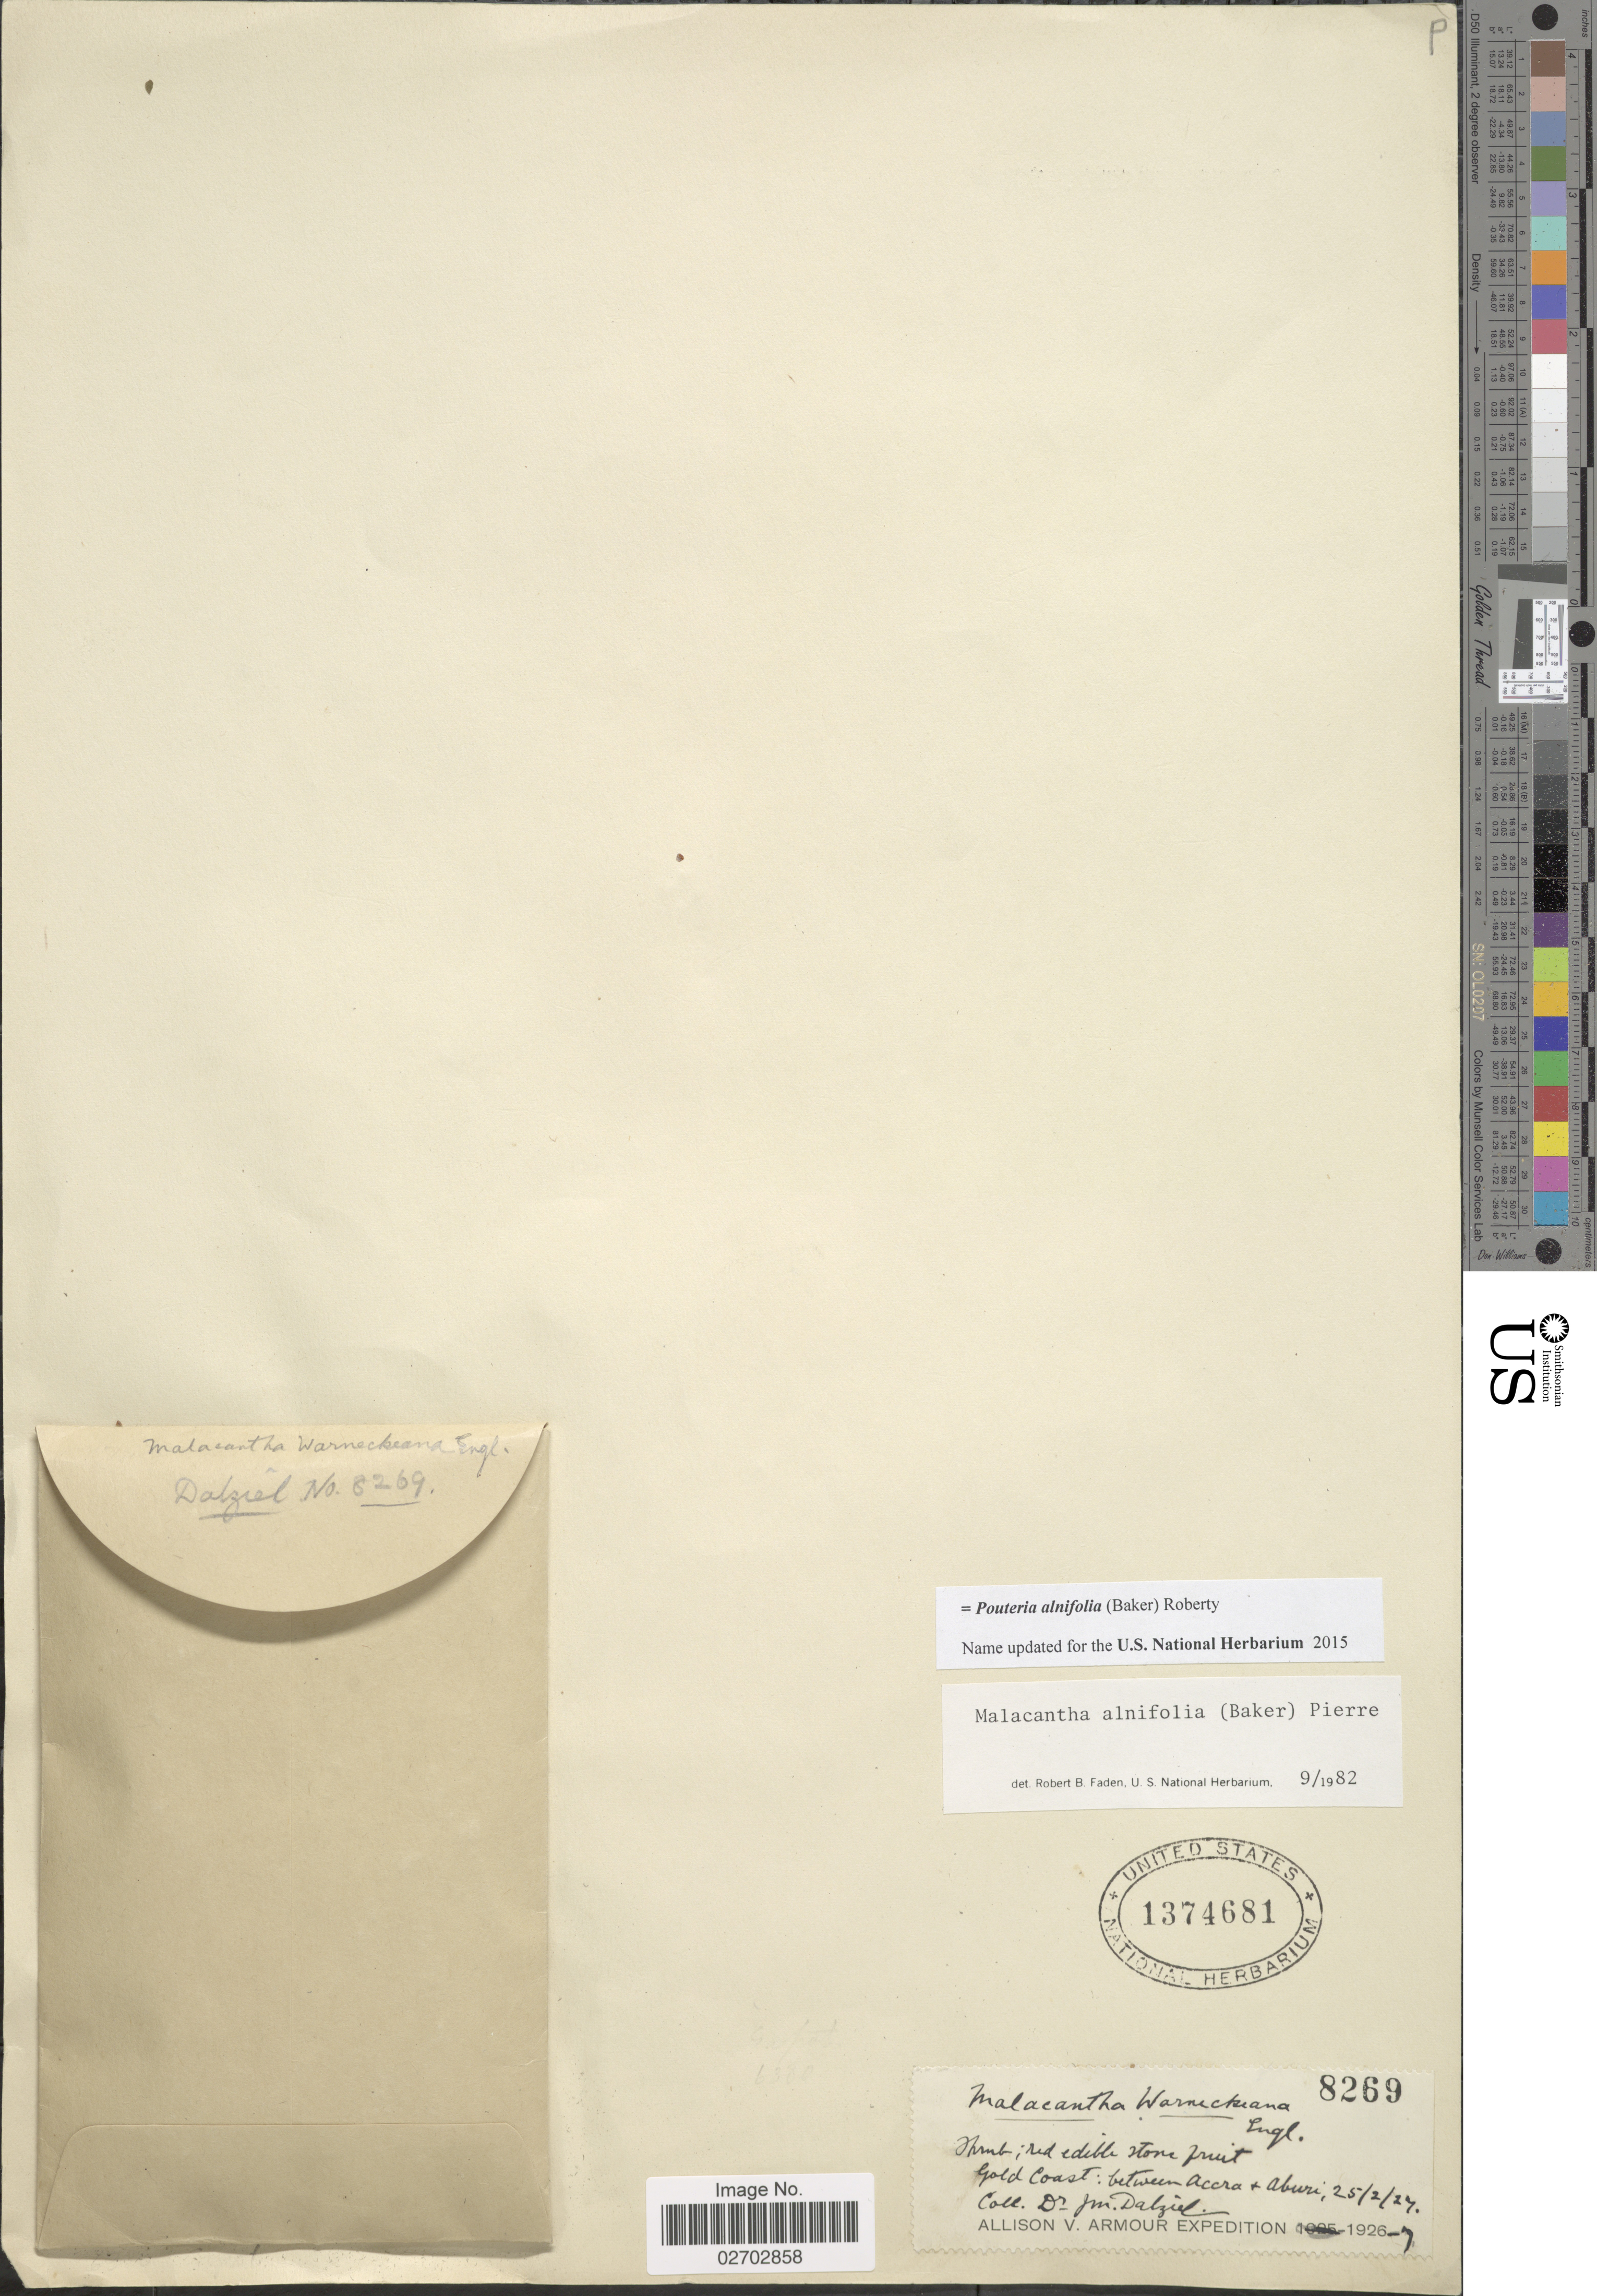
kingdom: Plantae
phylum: Tracheophyta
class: Magnoliopsida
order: Ericales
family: Sapotaceae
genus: Pouteria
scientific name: Pouteria alnifolia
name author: (Baker) Roberty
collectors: J. Dalziel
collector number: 8269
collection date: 1927-02-25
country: Ghana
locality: Gold Coast: between Accra & Aburi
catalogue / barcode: US 1374681